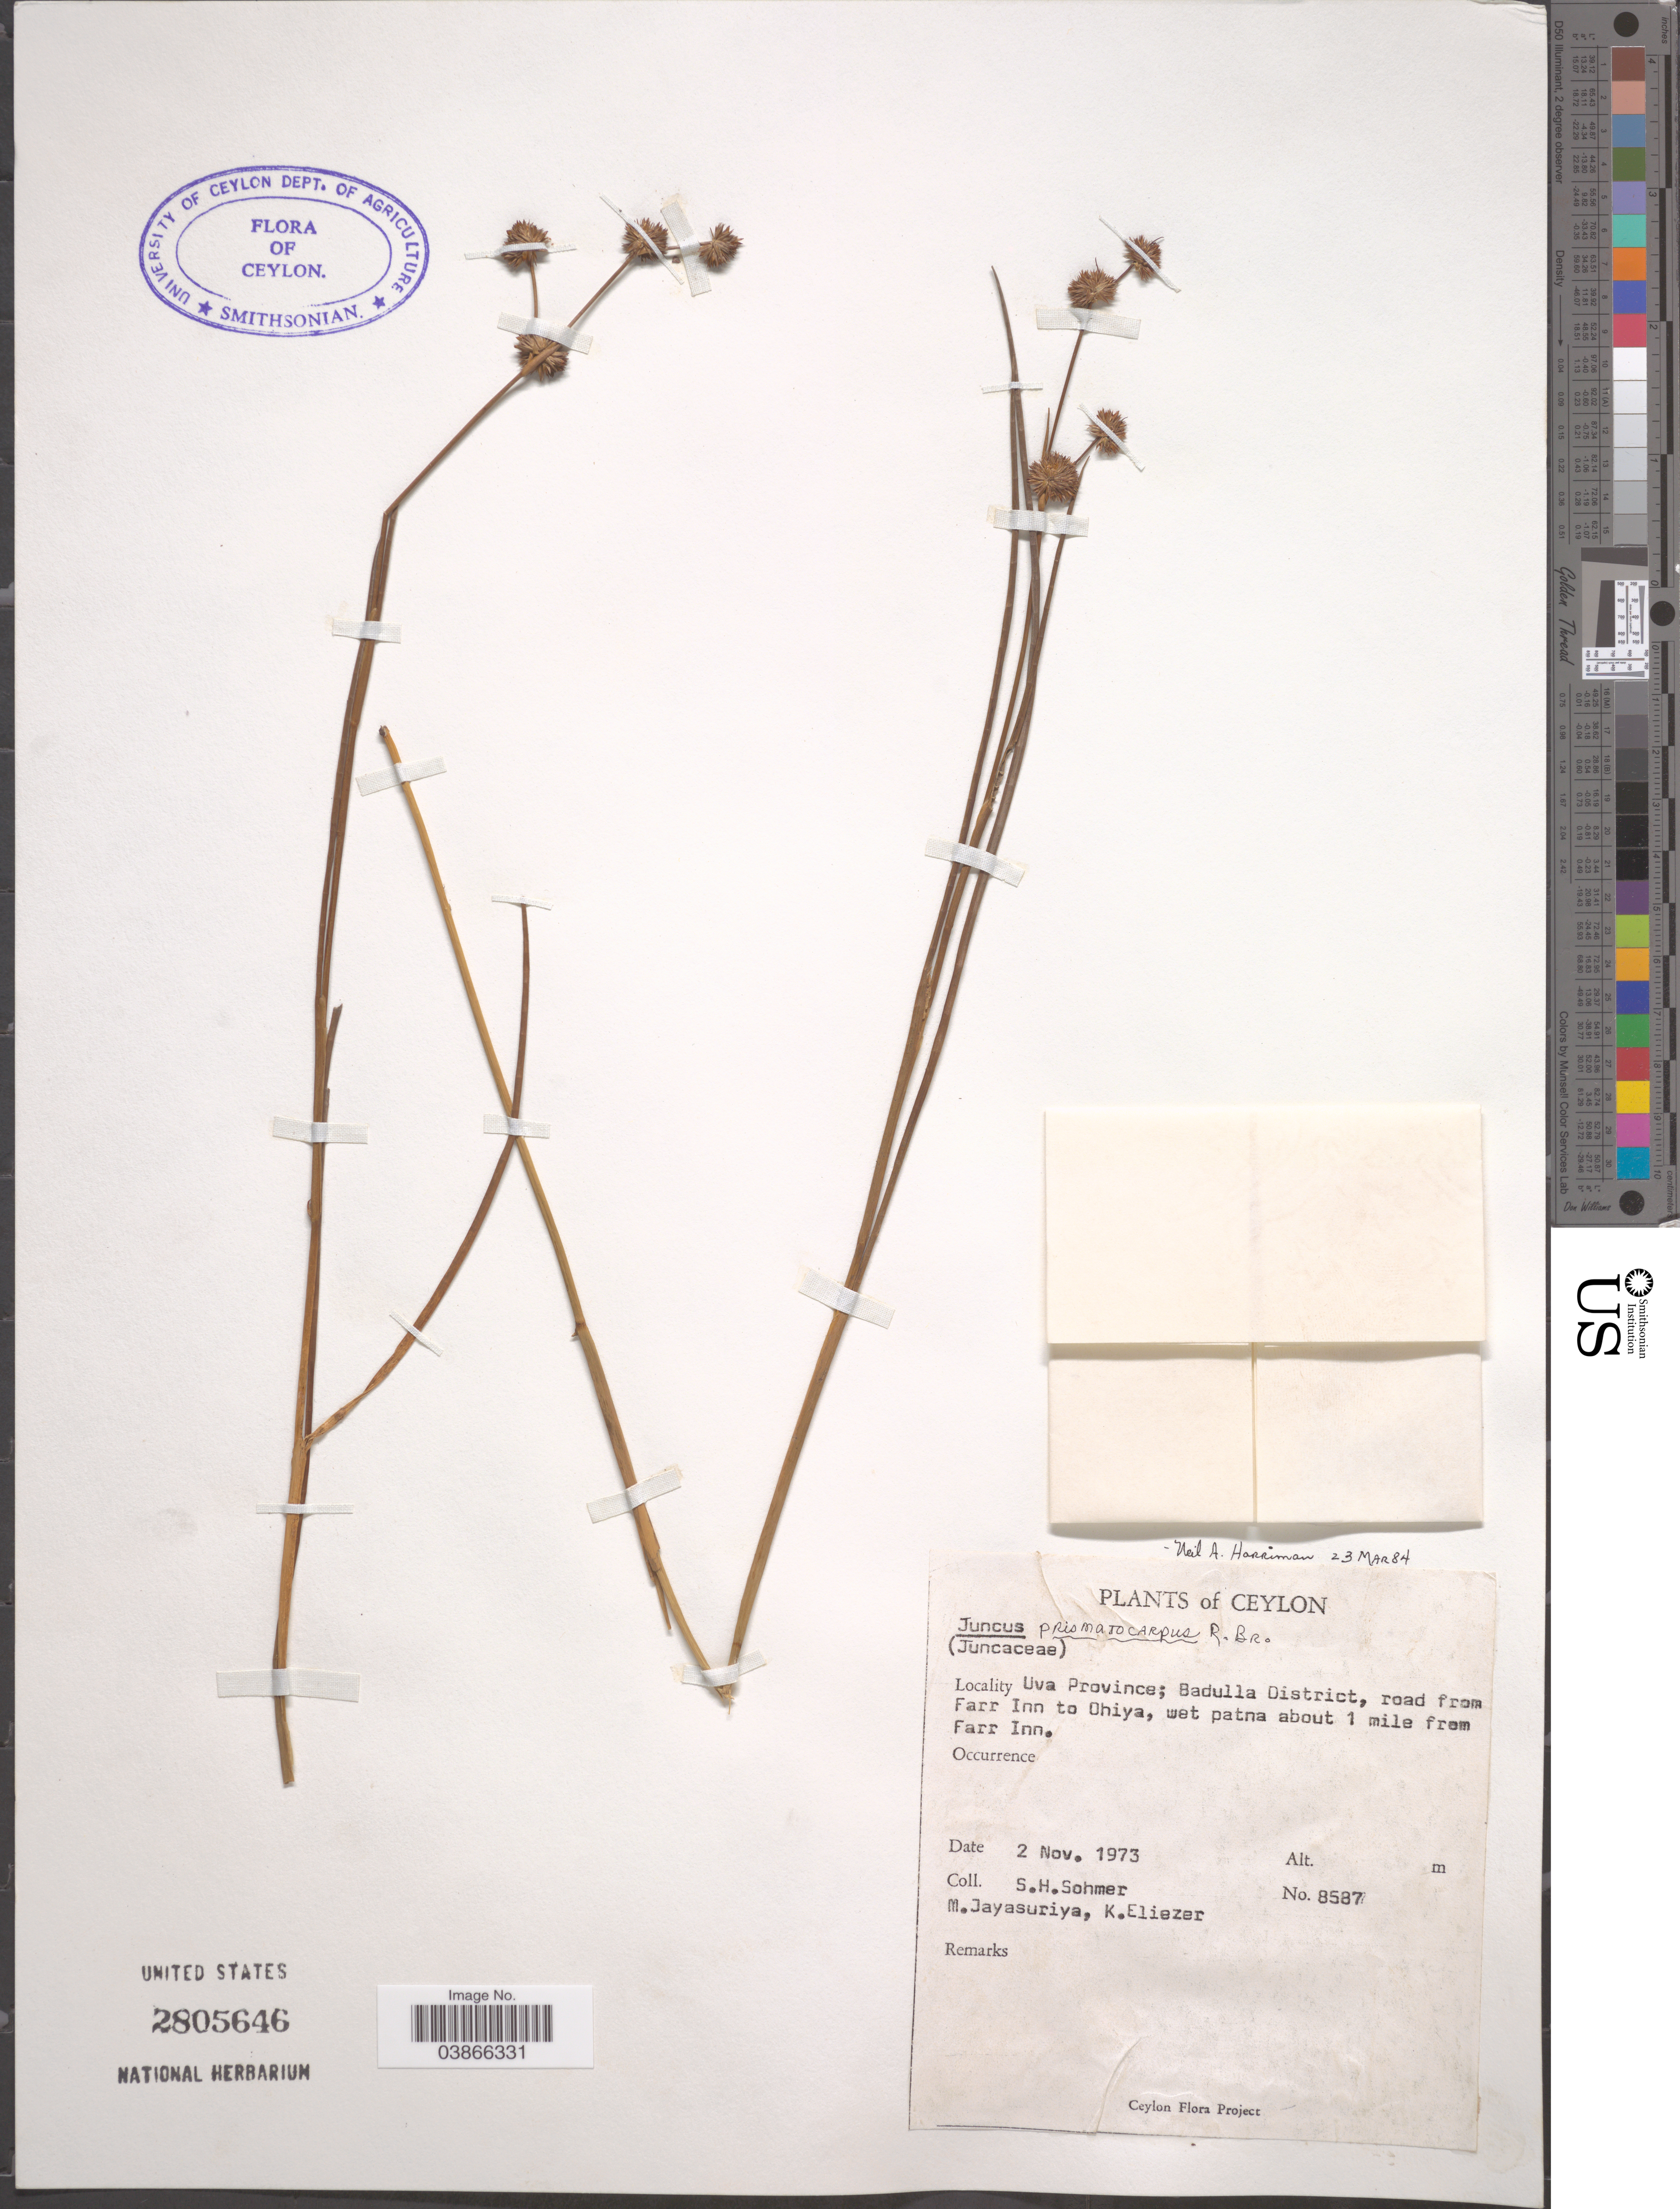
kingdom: Plantae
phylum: Tracheophyta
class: Liliopsida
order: Poales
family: Juncaceae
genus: Juncus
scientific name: Juncus prismatocarpus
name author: R. Br.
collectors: S. H. Sohmer, M. Jayasuriya & K. Eliezer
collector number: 8587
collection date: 1973-11-02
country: Sri Lanka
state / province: Uva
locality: Ceylon. Badulla District, road from Farr Inn to Ohiya, wet patna about 1 mile from Farr Inn.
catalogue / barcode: US 2805646